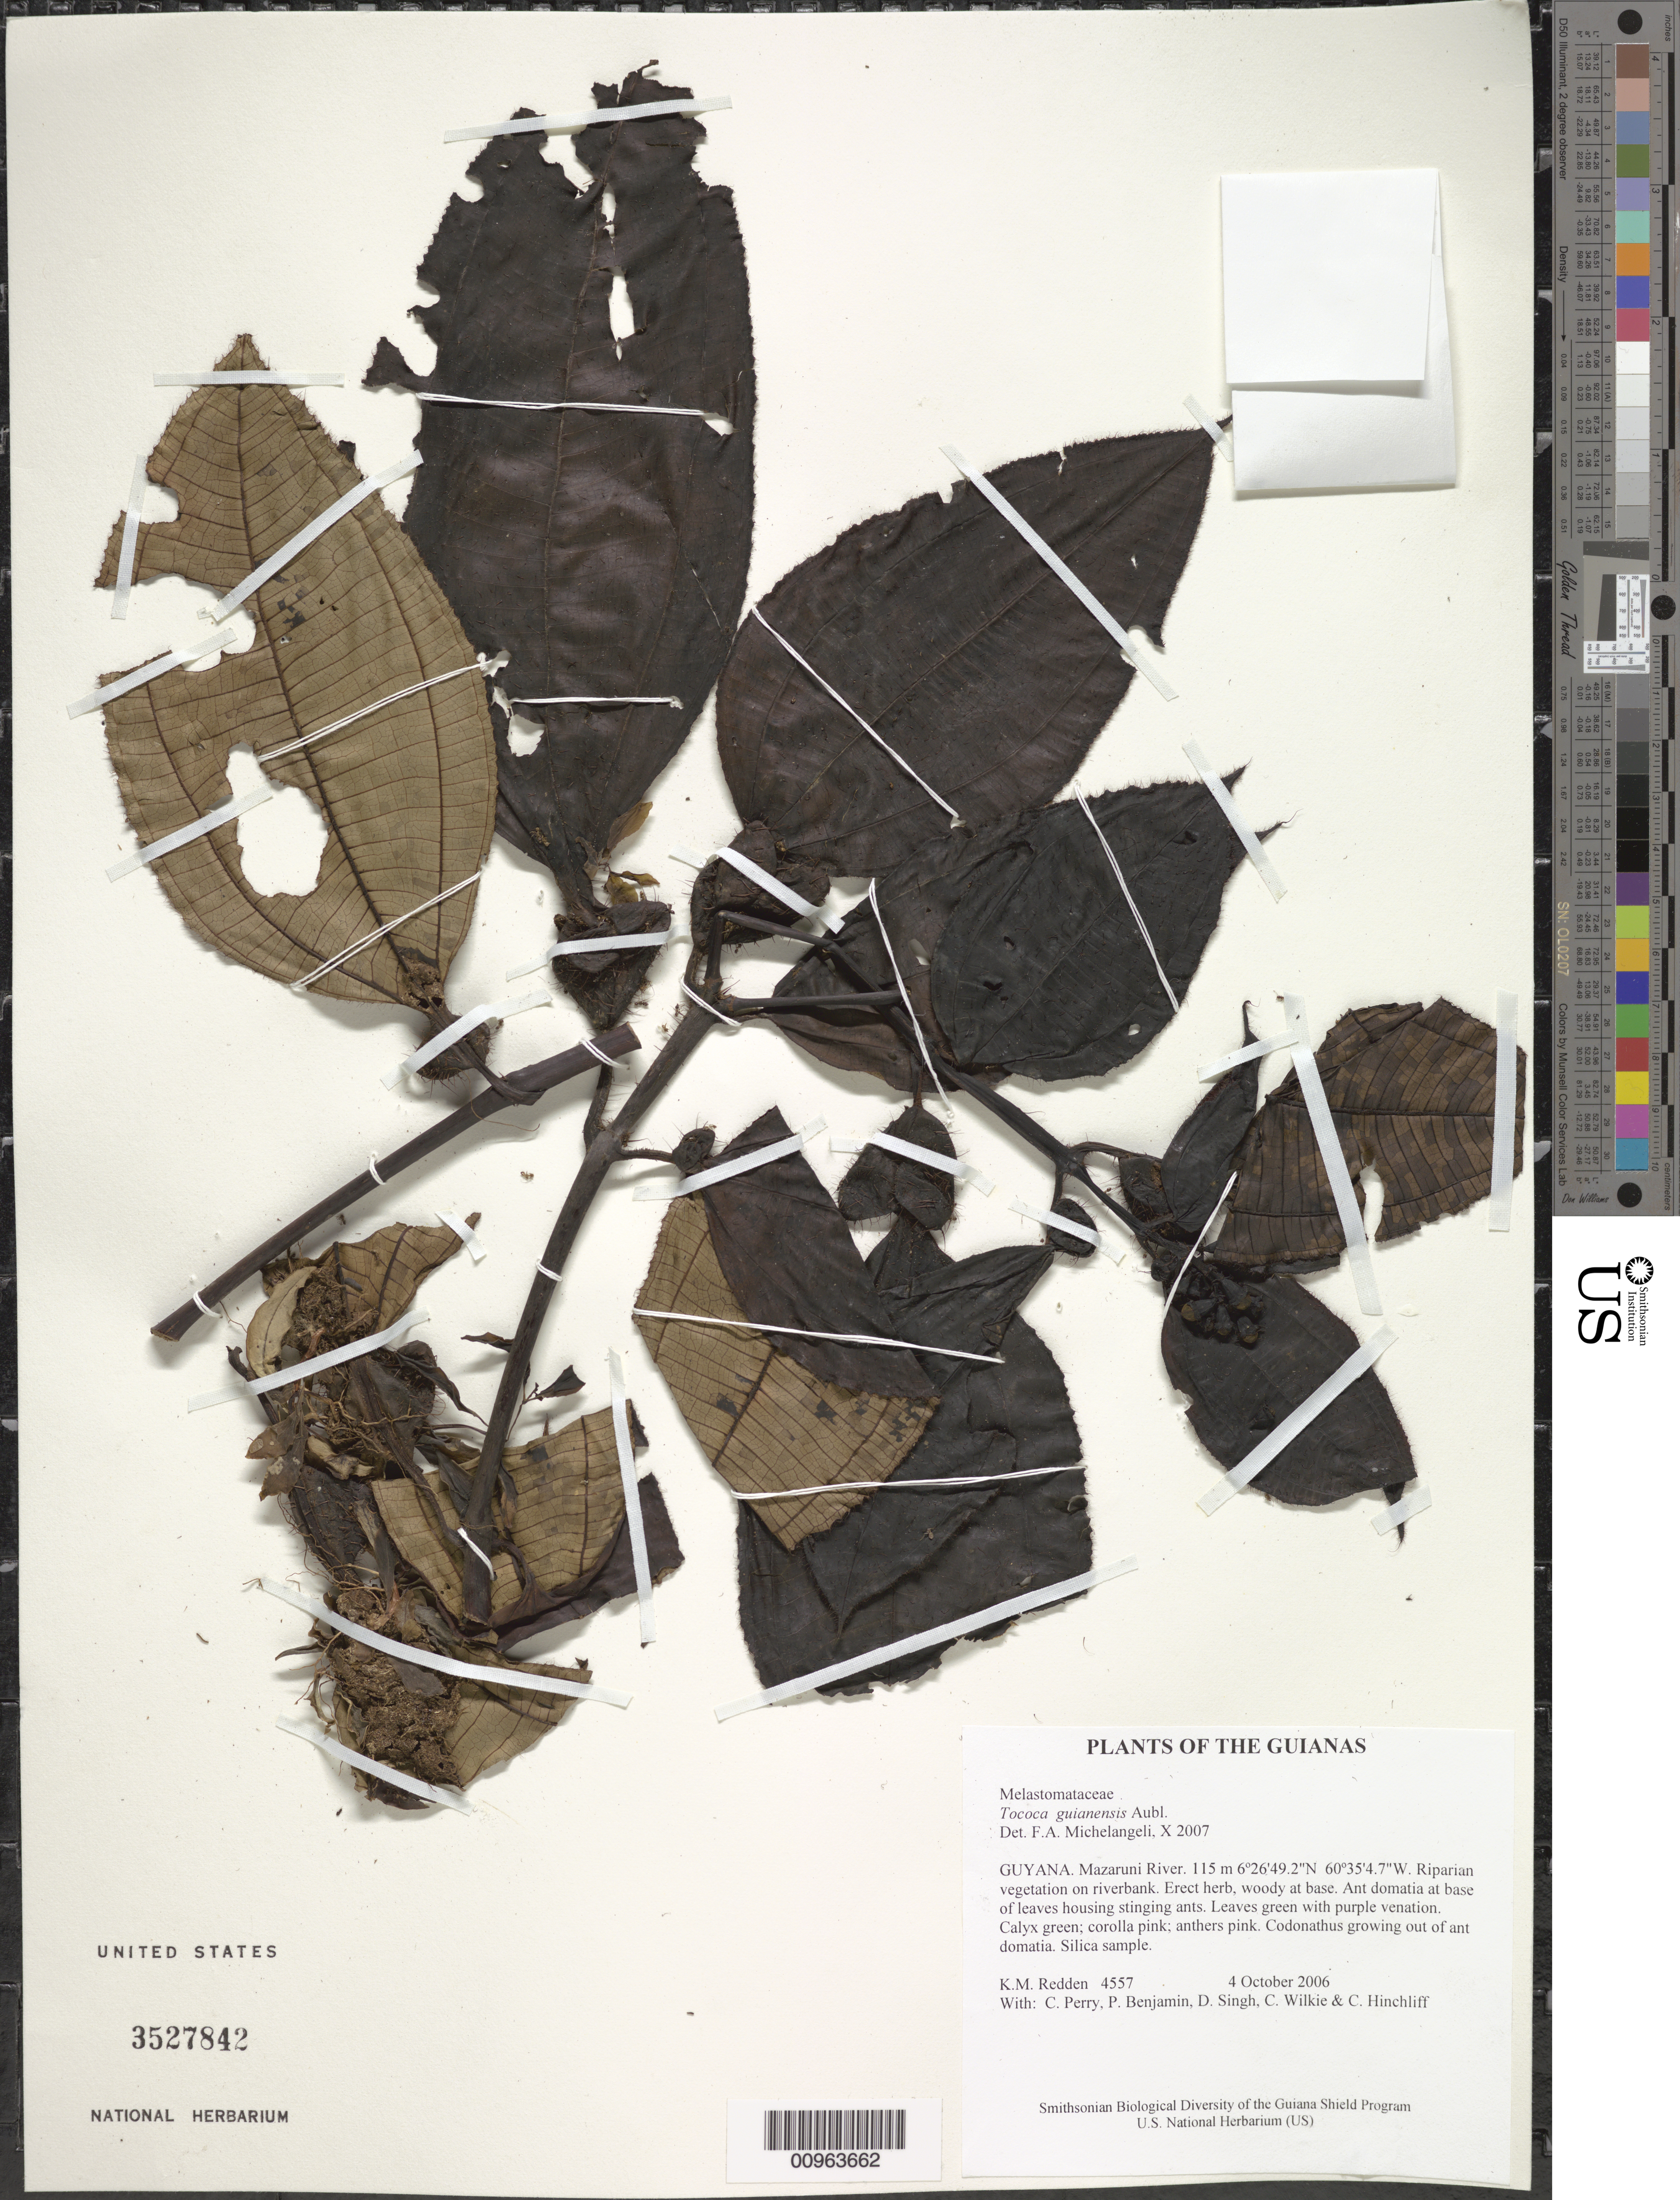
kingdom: Plantae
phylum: Tracheophyta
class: Magnoliopsida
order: Myrtales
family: Melastomataceae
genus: Tococa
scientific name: Tococa guianensis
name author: Aubl.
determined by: Michelangeli, F. A.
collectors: K. M. Redden, C. Perry, P. Benjamin, D. Singh, C. Wilkie & C. E. Hinchliff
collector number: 4557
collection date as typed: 4 October 2006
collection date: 2006-10-04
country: Guyana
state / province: Cuyuni-Mazaruni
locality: Mazaruni River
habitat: Riparian vegetation on riverbank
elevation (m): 115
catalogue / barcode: US 3527842